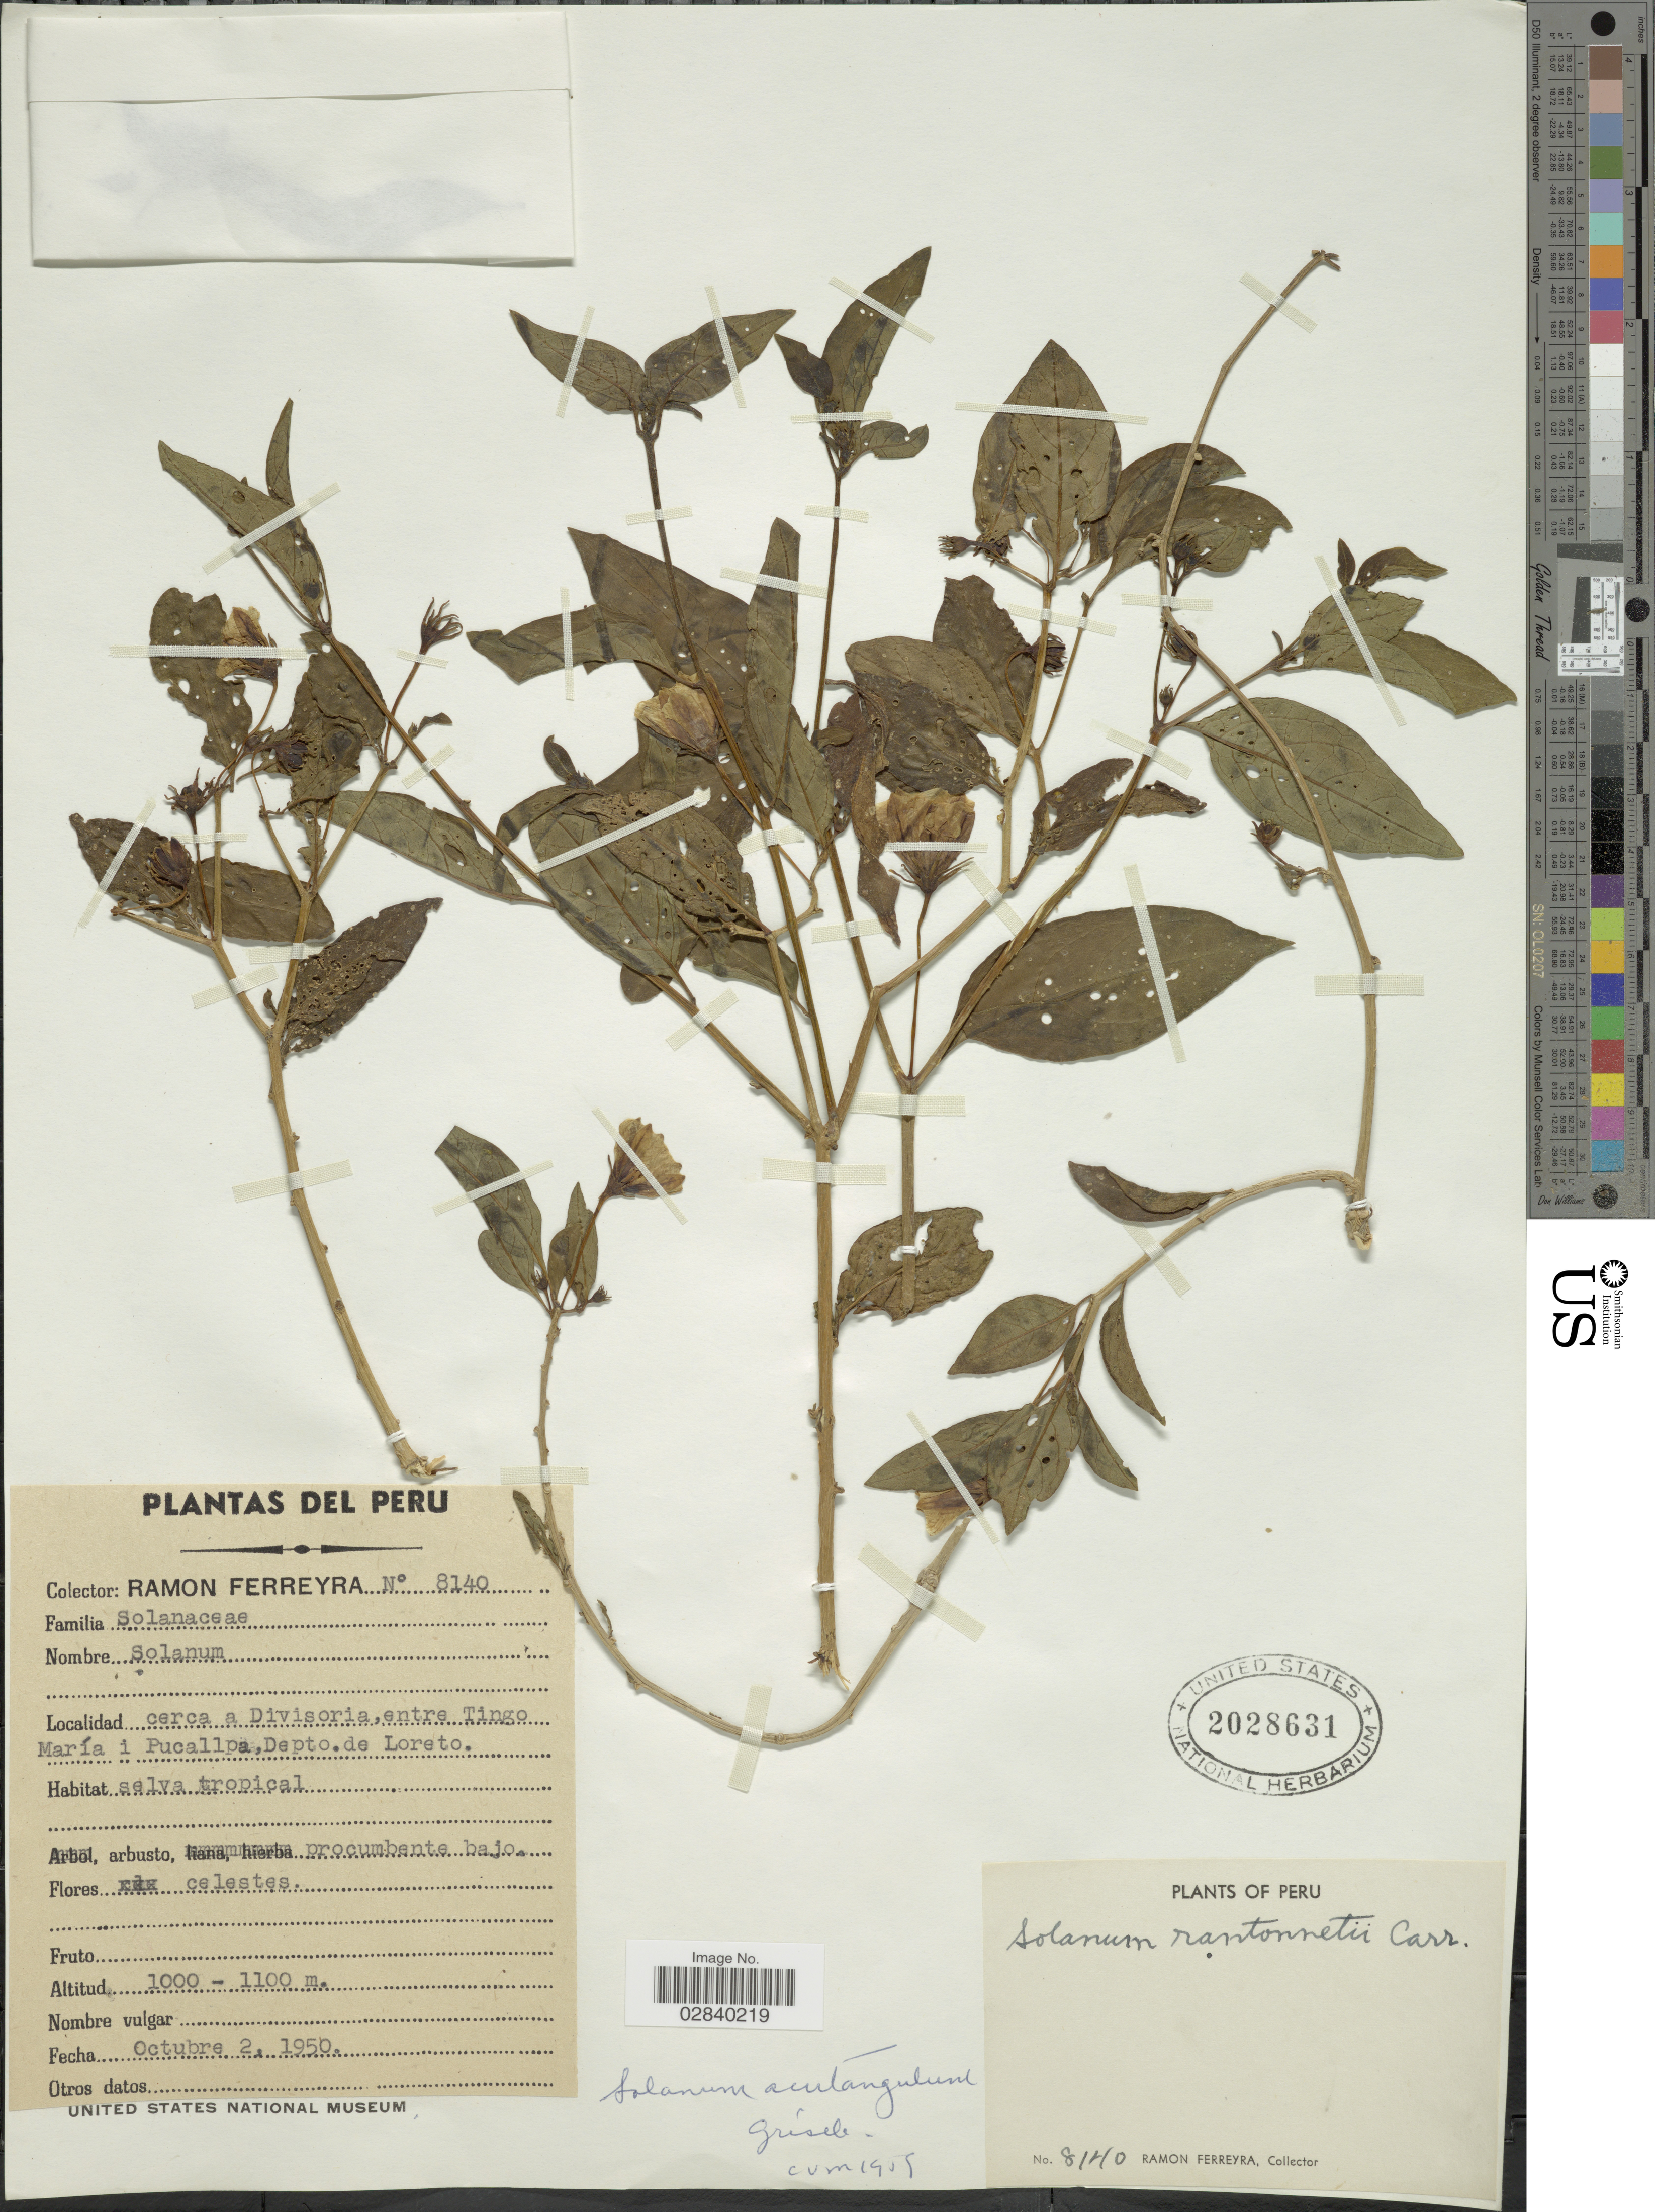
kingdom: Plantae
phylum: Tracheophyta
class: Magnoliopsida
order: Solanales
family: Solanaceae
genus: Lycianthes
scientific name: Lycianthes leptocaulis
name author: (Rusby) Rusby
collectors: R. A. Ferreyra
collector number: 8140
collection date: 1950-10-02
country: Peru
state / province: Loreto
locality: Cerca a Divisoria, entre Tingo María i Pucallpa, Depto. de Loreto.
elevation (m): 1000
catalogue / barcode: US 2028631